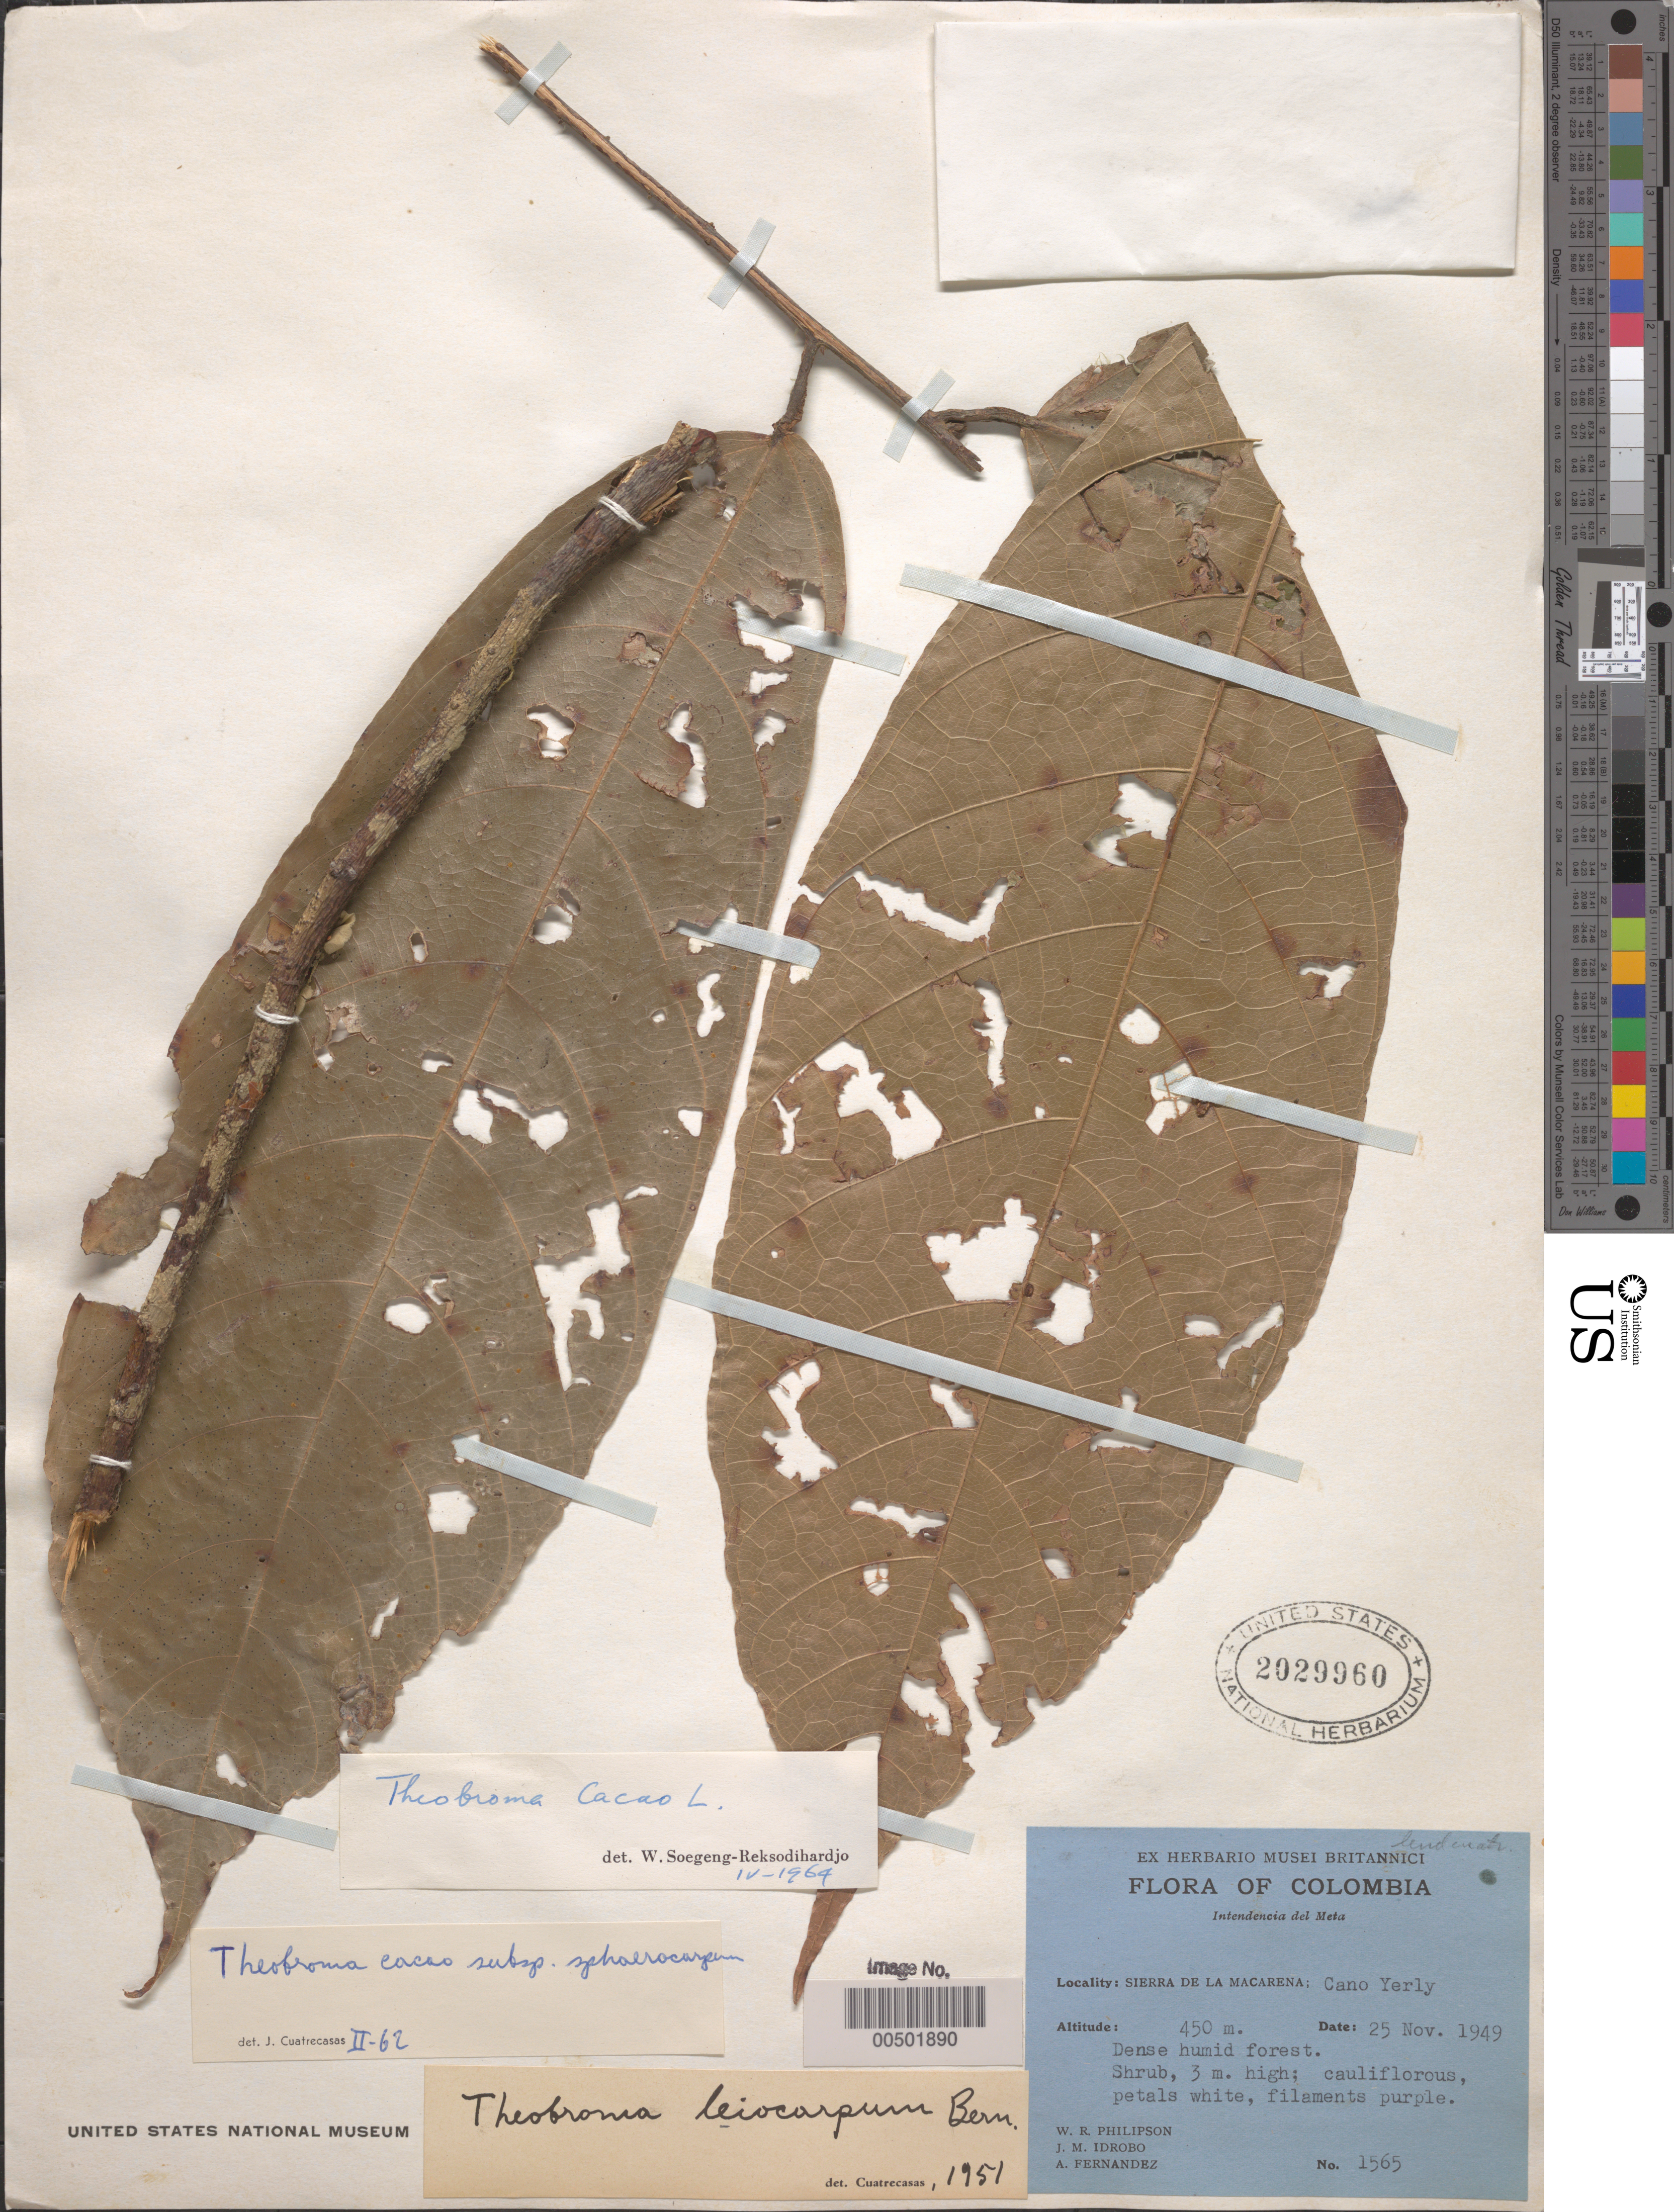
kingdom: Plantae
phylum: Tracheophyta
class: Magnoliopsida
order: Malvales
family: Malvaceae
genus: Theobroma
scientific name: Theobroma cacao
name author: L.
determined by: Soegeng-Reksodihardjo, W.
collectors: W. R. Philipson, J. M. Idrobo & Á. Fernández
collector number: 1565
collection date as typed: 25 Nov 1949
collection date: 1949-11-25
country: Colombia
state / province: Meta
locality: Sierra de la Macarena; Caño Yerli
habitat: Dense humid forest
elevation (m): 450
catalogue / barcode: US 2029960